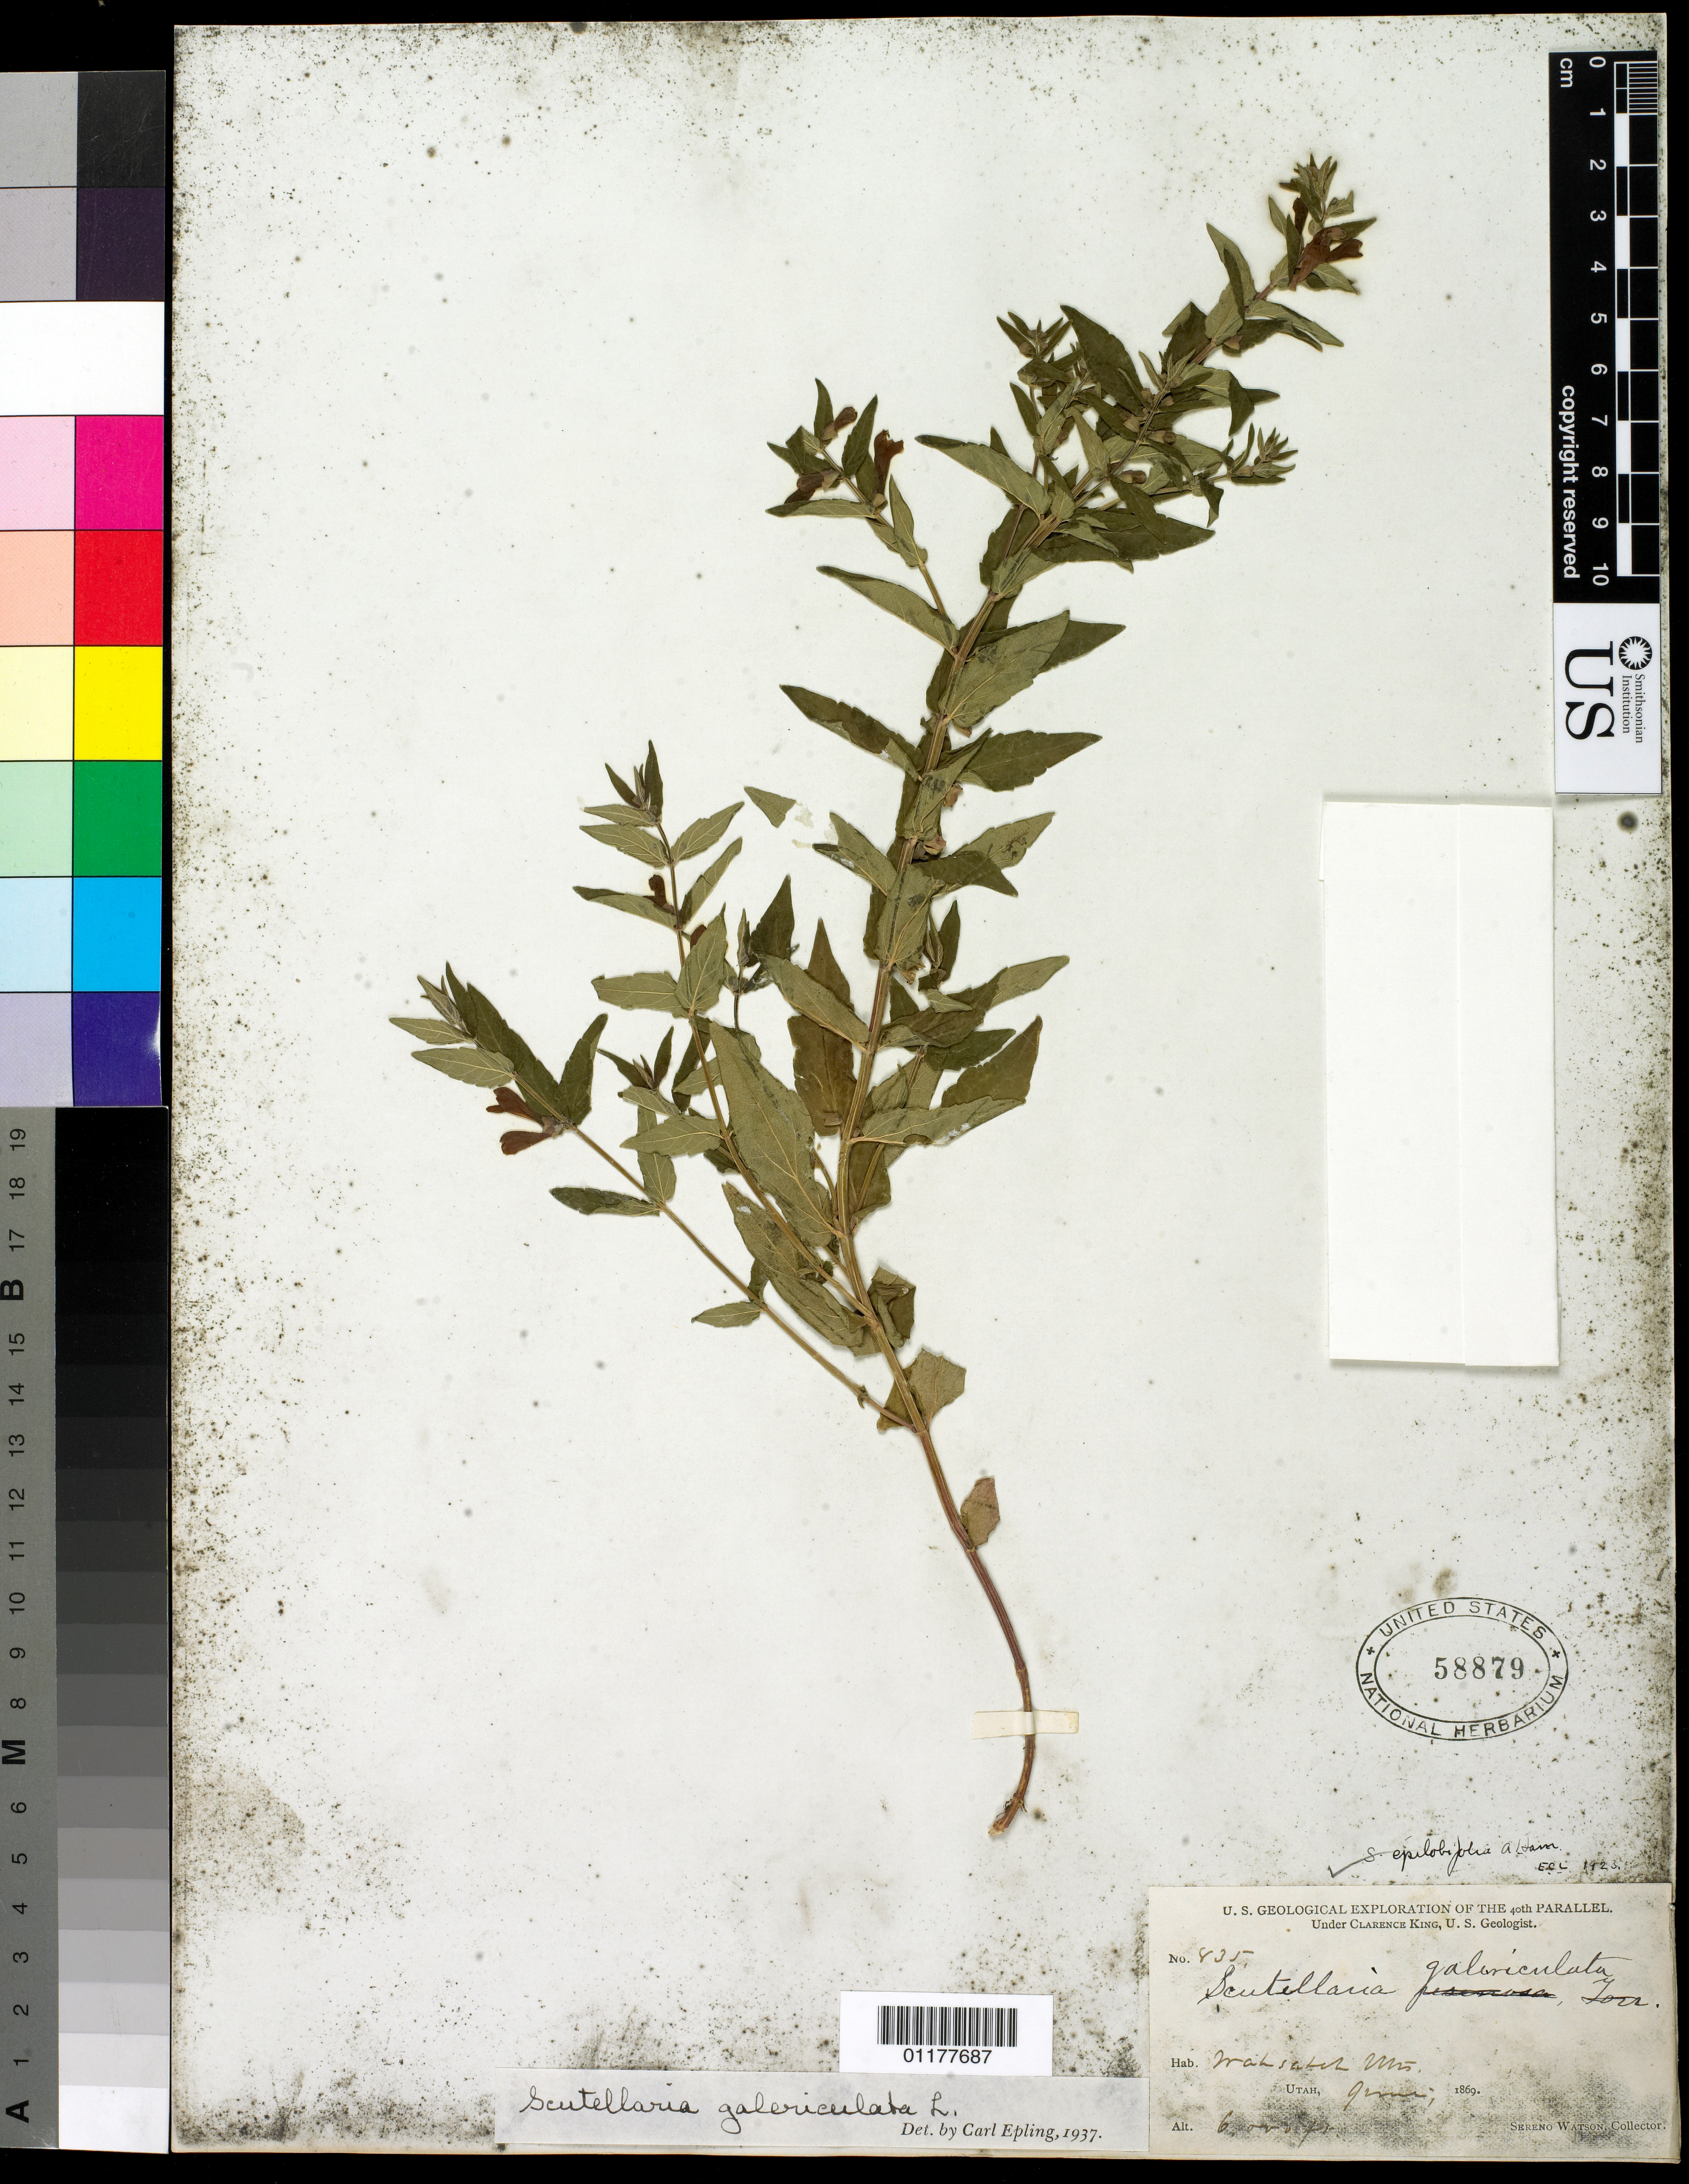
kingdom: Plantae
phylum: Tracheophyta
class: Magnoliopsida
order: Lamiales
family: Lamiaceae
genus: Scutellaria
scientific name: Scutellaria galericulata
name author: L.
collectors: S. Watson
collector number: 835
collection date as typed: Jun 1869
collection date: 1869-06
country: United States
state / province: Utah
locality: Wasatch Mts.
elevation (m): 1829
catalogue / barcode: US 58879